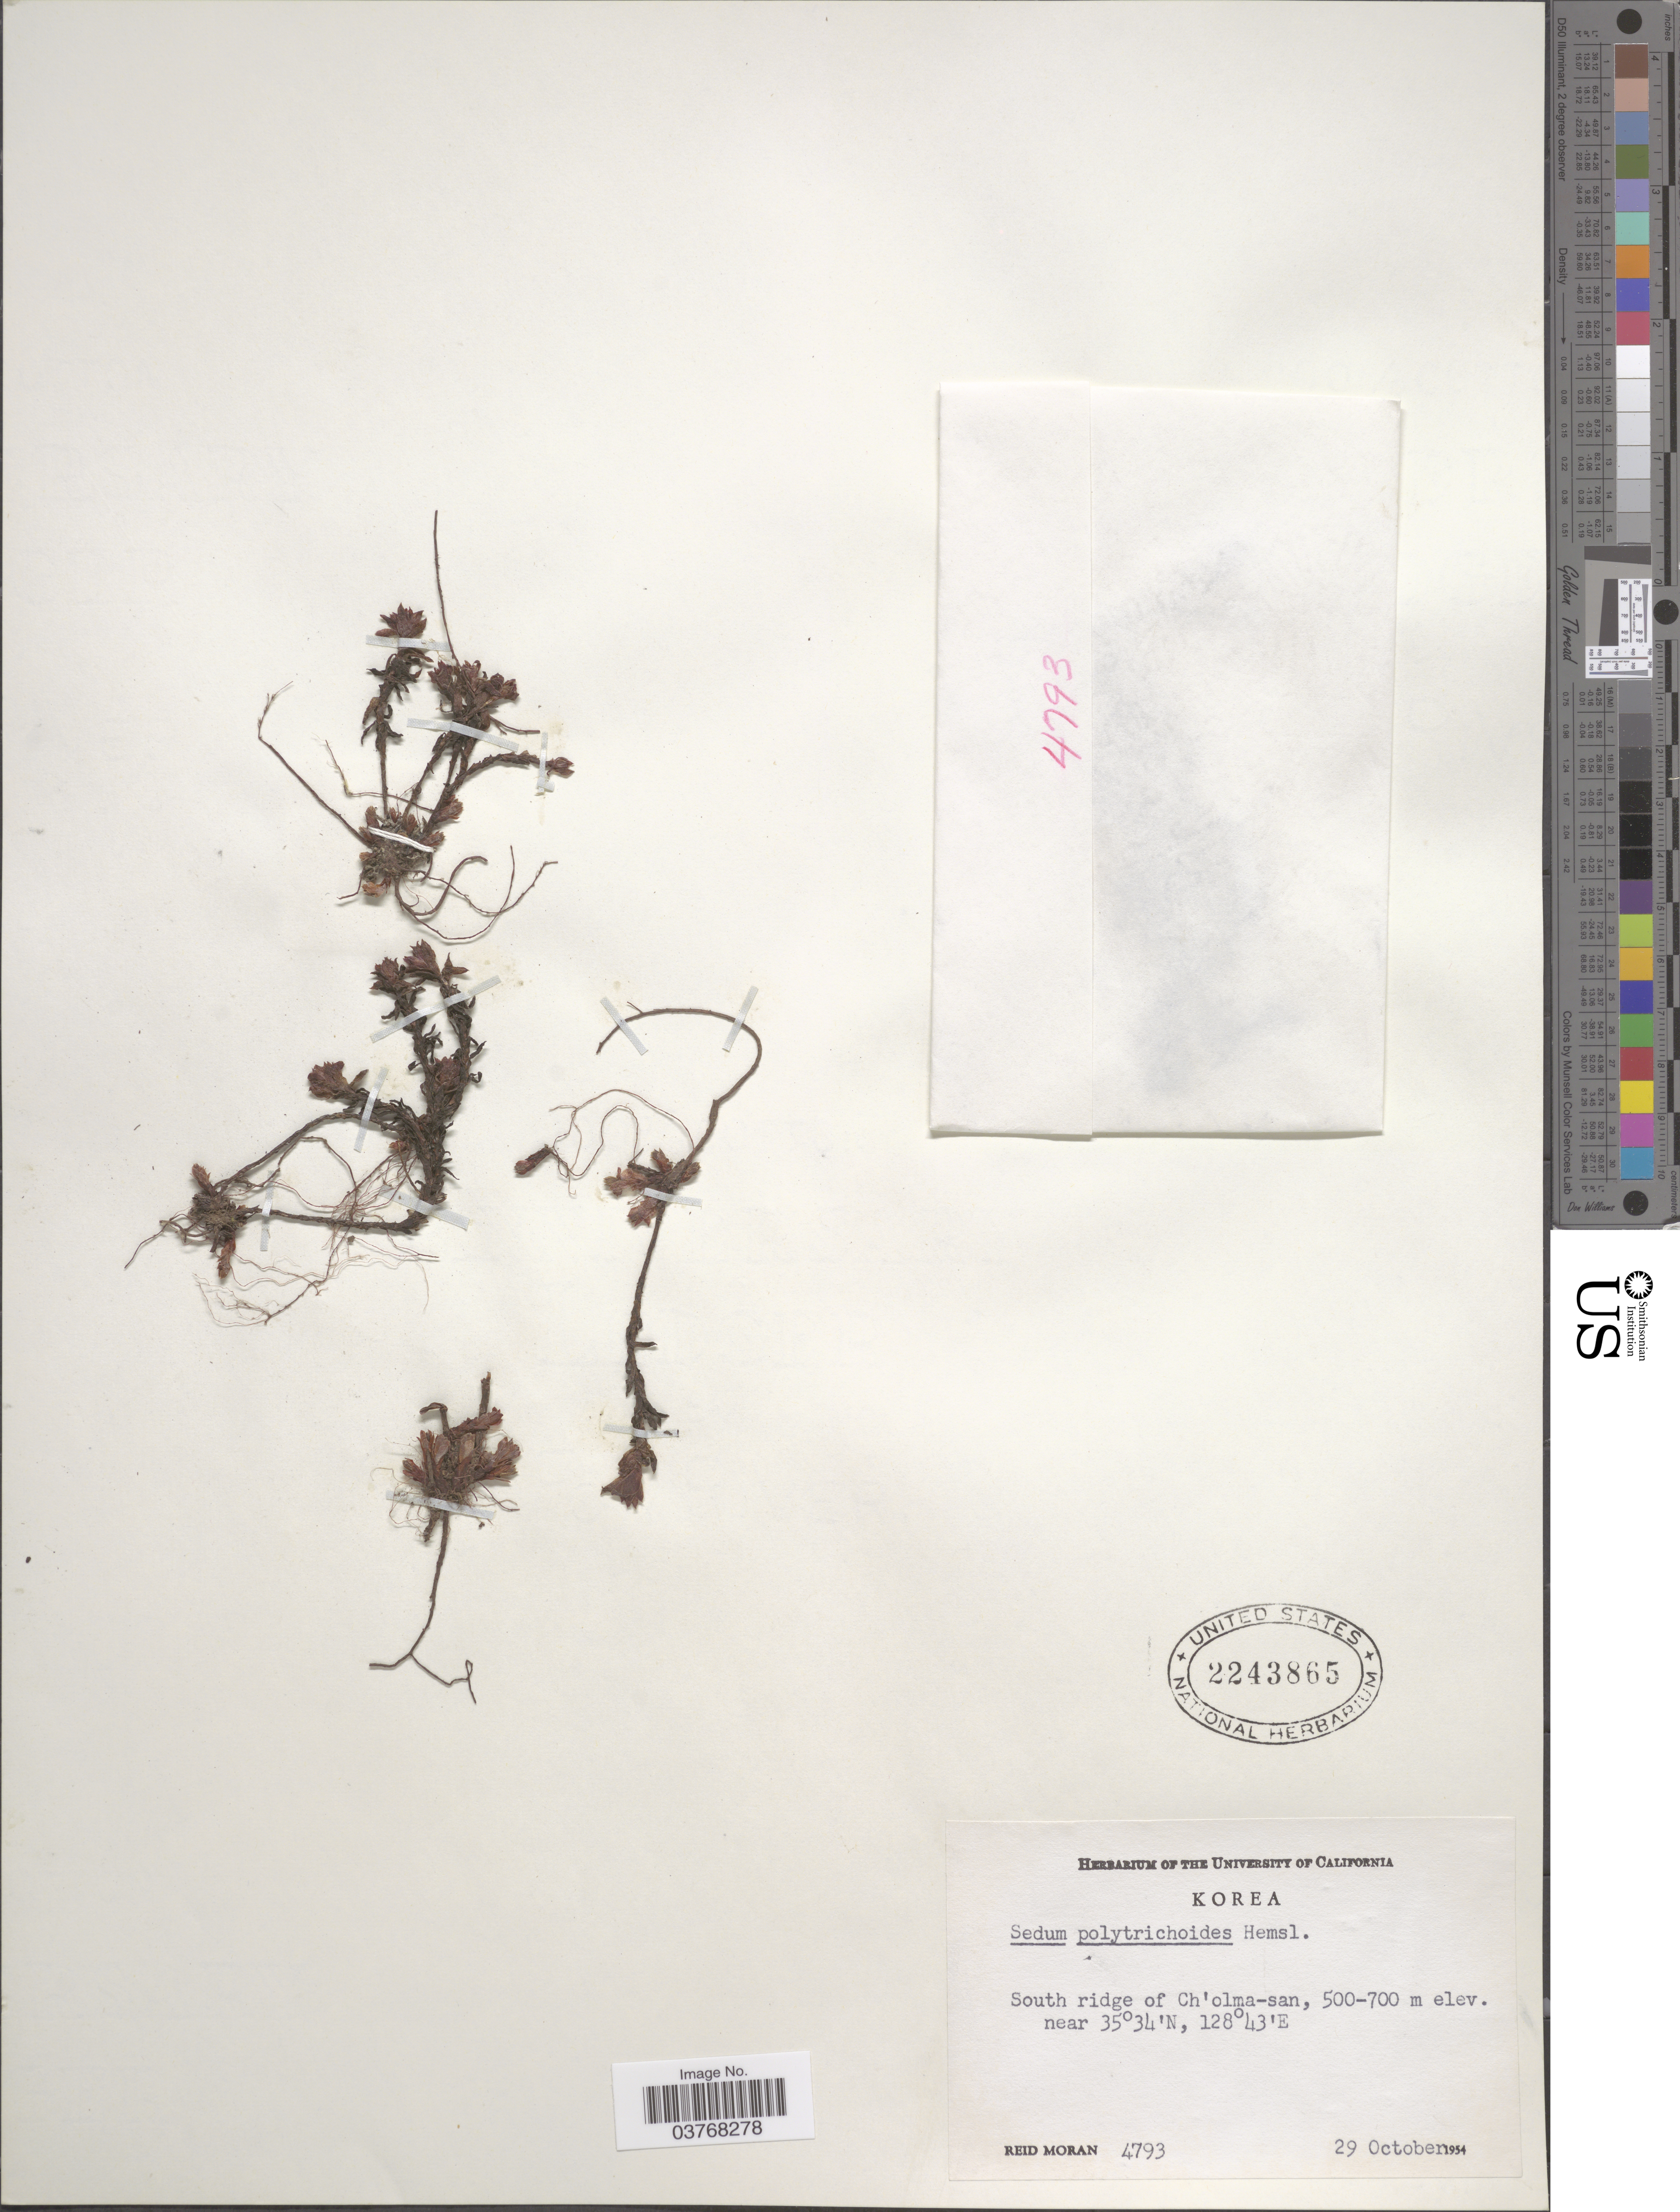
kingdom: Plantae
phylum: Tracheophyta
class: Magnoliopsida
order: Saxifragales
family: Crassulaceae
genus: Sedum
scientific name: Sedum polytrichoides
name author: Hemsl.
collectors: R. Moran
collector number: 4793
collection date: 1954-10-29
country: South Korea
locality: South ridge of Ch'olma-san.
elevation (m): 500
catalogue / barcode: US 2243865